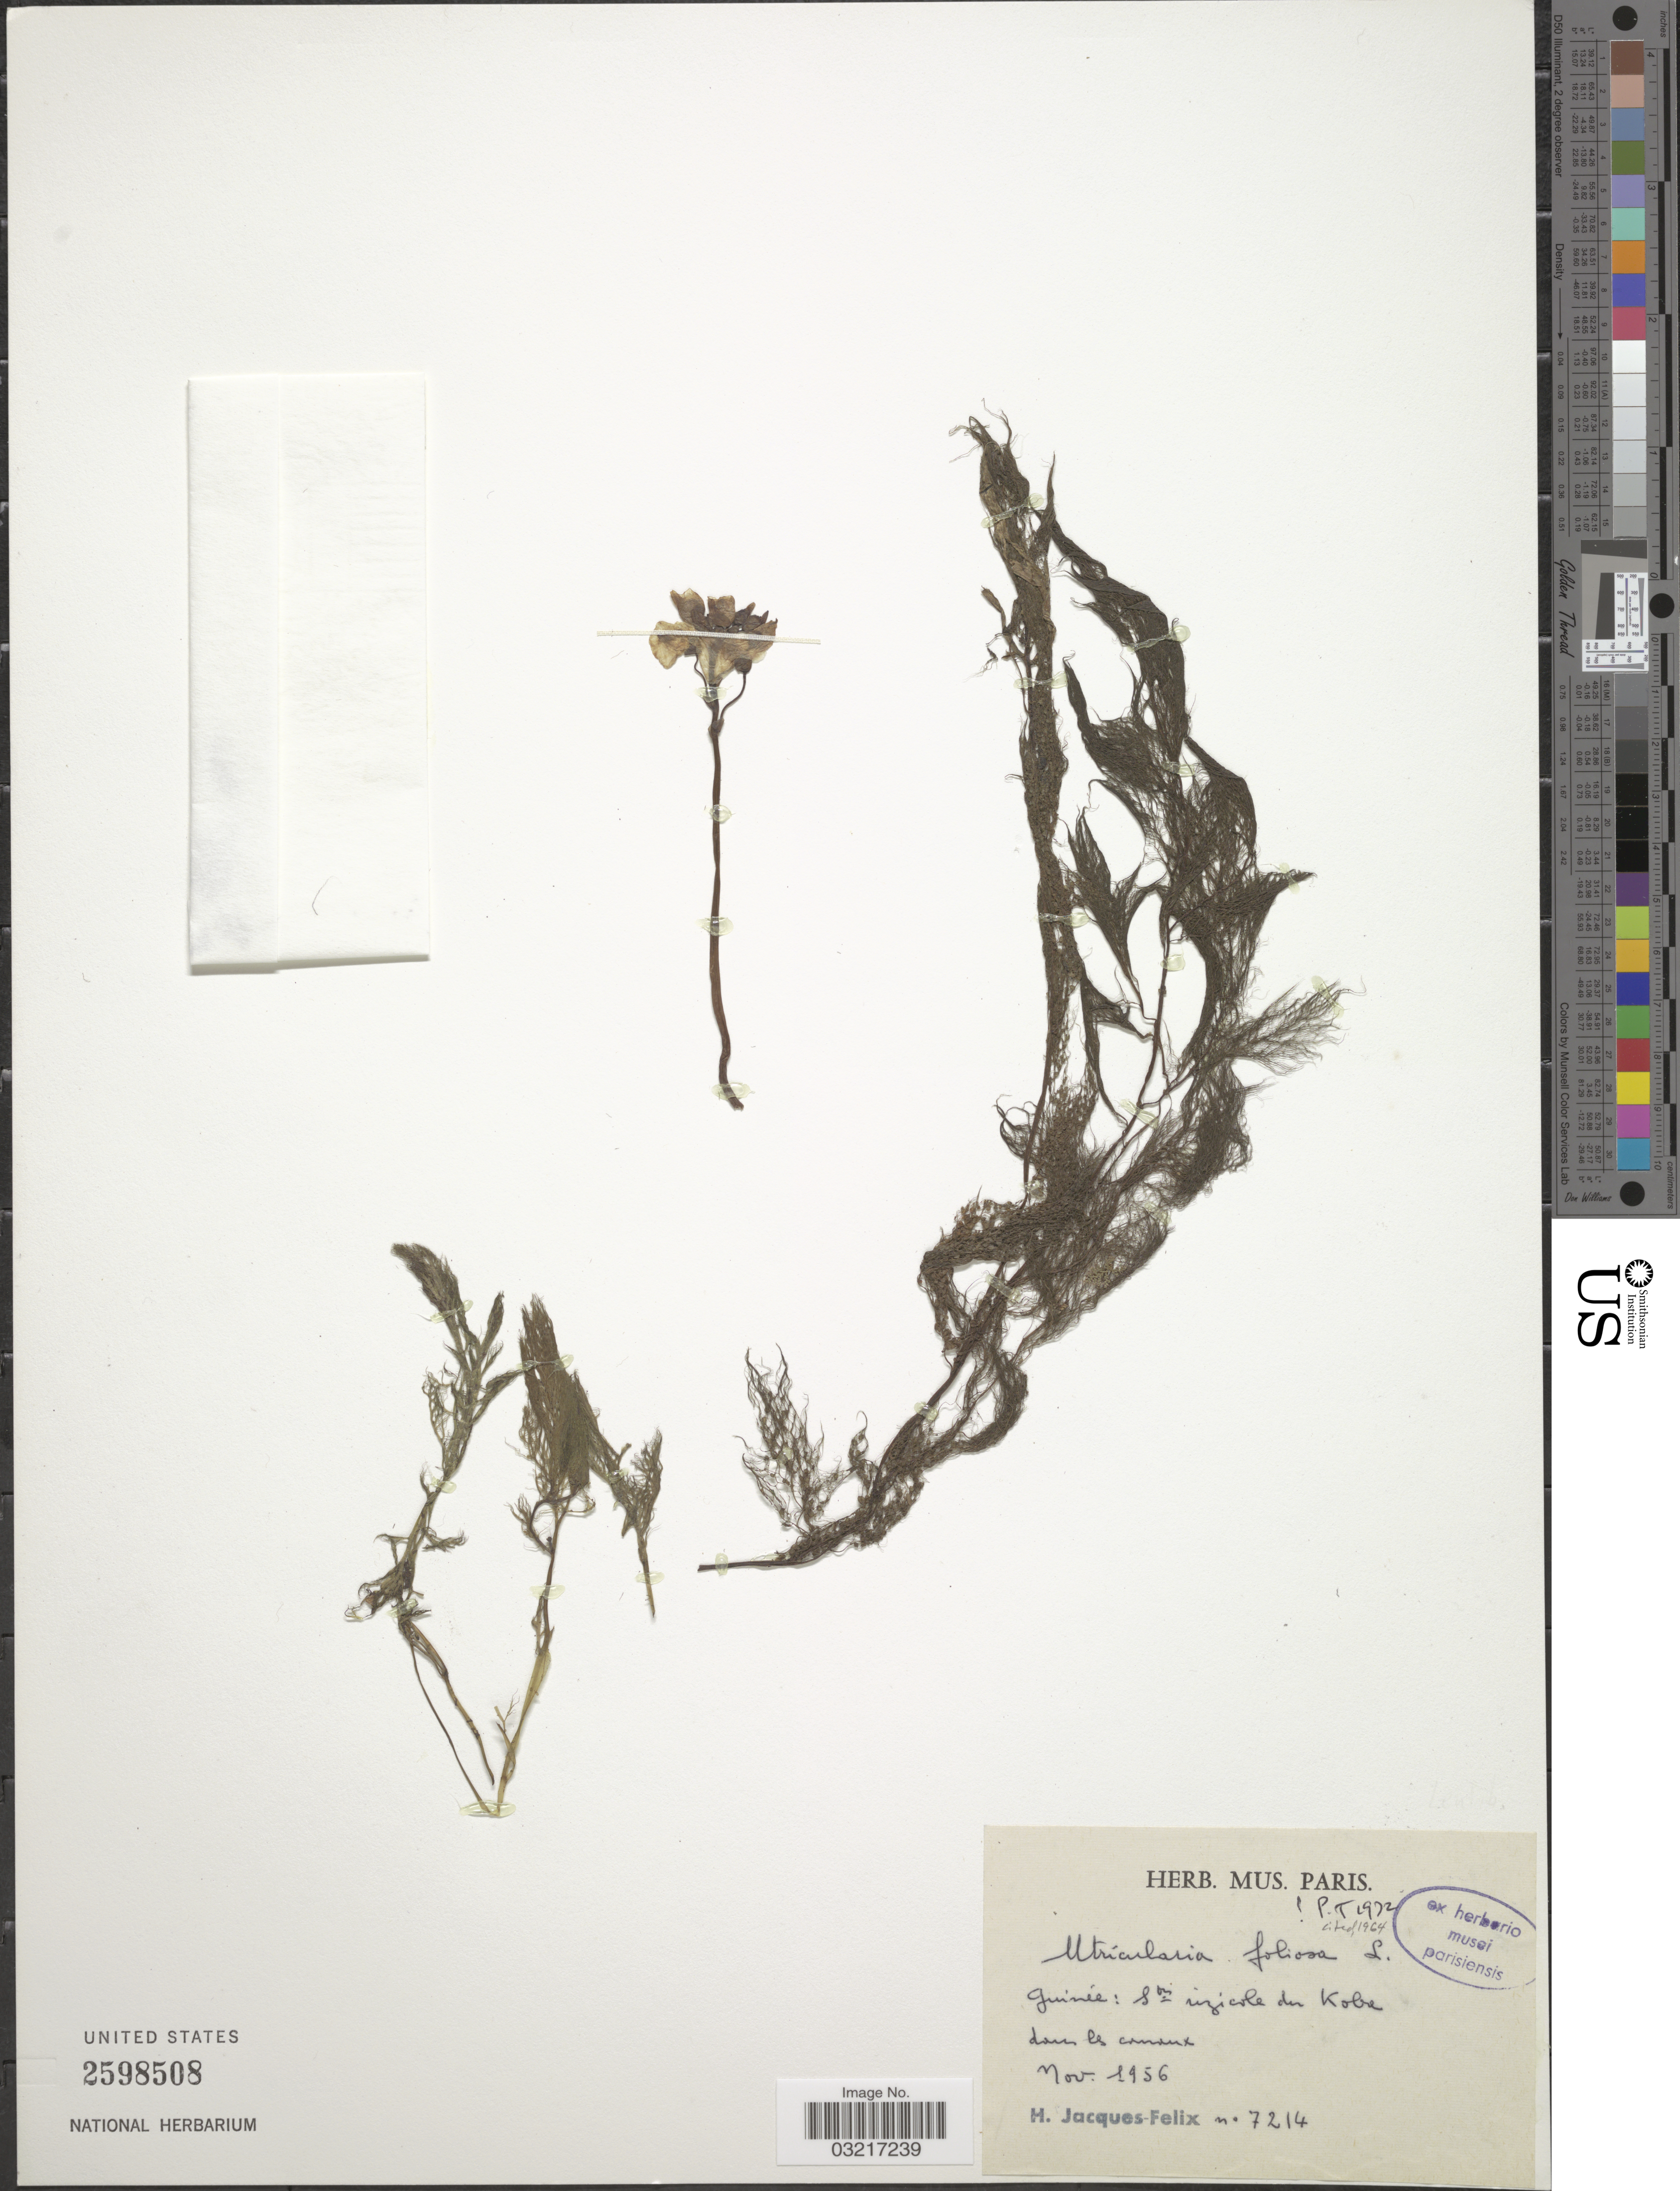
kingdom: Plantae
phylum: Tracheophyta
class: Magnoliopsida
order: Lamiales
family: Lentibulariaceae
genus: Utricularia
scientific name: Utricularia foliosa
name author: L.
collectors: H. Jacques-Félix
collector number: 7214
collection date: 1956-11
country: Guinea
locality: Guinée: Sbis [interpreted] irzicole [interpreted] du Koba dans les commux [interpreted].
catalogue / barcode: US 2598508